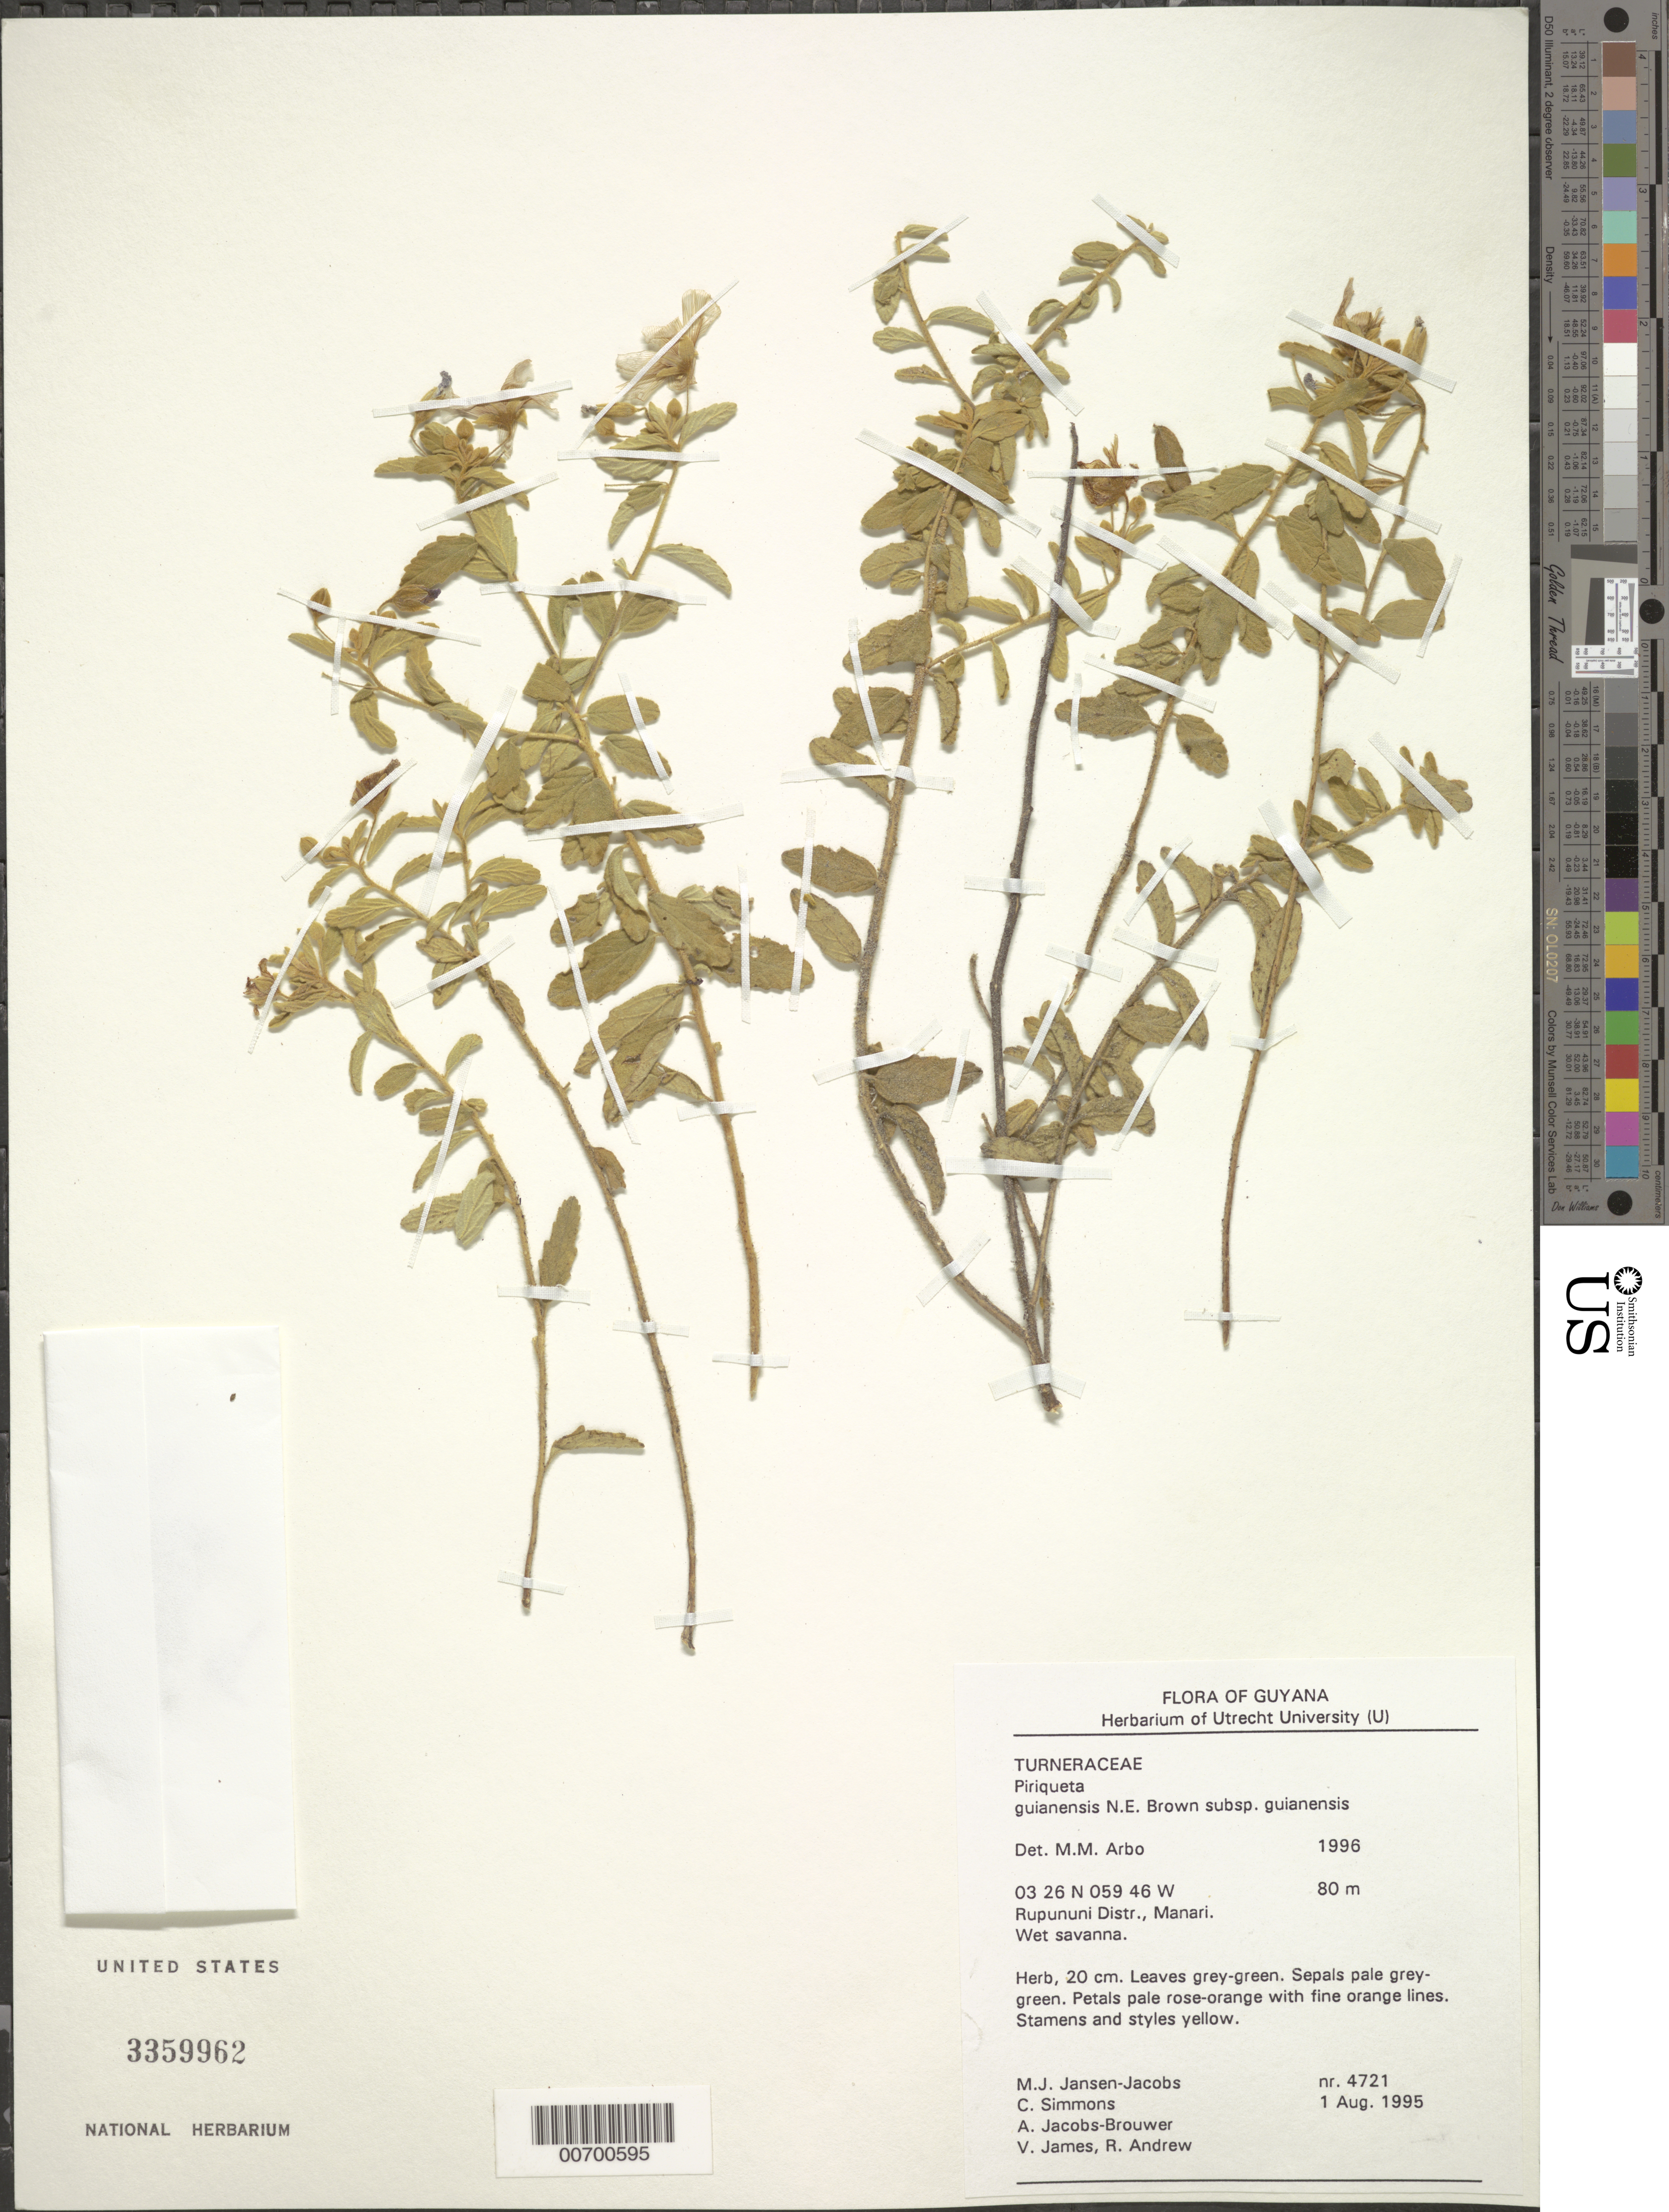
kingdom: Plantae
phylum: Tracheophyta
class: Magnoliopsida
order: Malpighiales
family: Turneraceae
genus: Piriqueta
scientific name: Piriqueta guianensis subsp. guianensis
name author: N.E. Br.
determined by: Arbo, M. M.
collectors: M. J. Jansen-Jacobs, C. Simons, A. Jacobs-Brouwer, V. James & R. Andrew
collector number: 4721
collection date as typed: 1-Aug-95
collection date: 1995-08-01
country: Guyana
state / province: U. Takutu-U. Essequibo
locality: Manari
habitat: Wet savanna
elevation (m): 80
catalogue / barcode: US 3359962